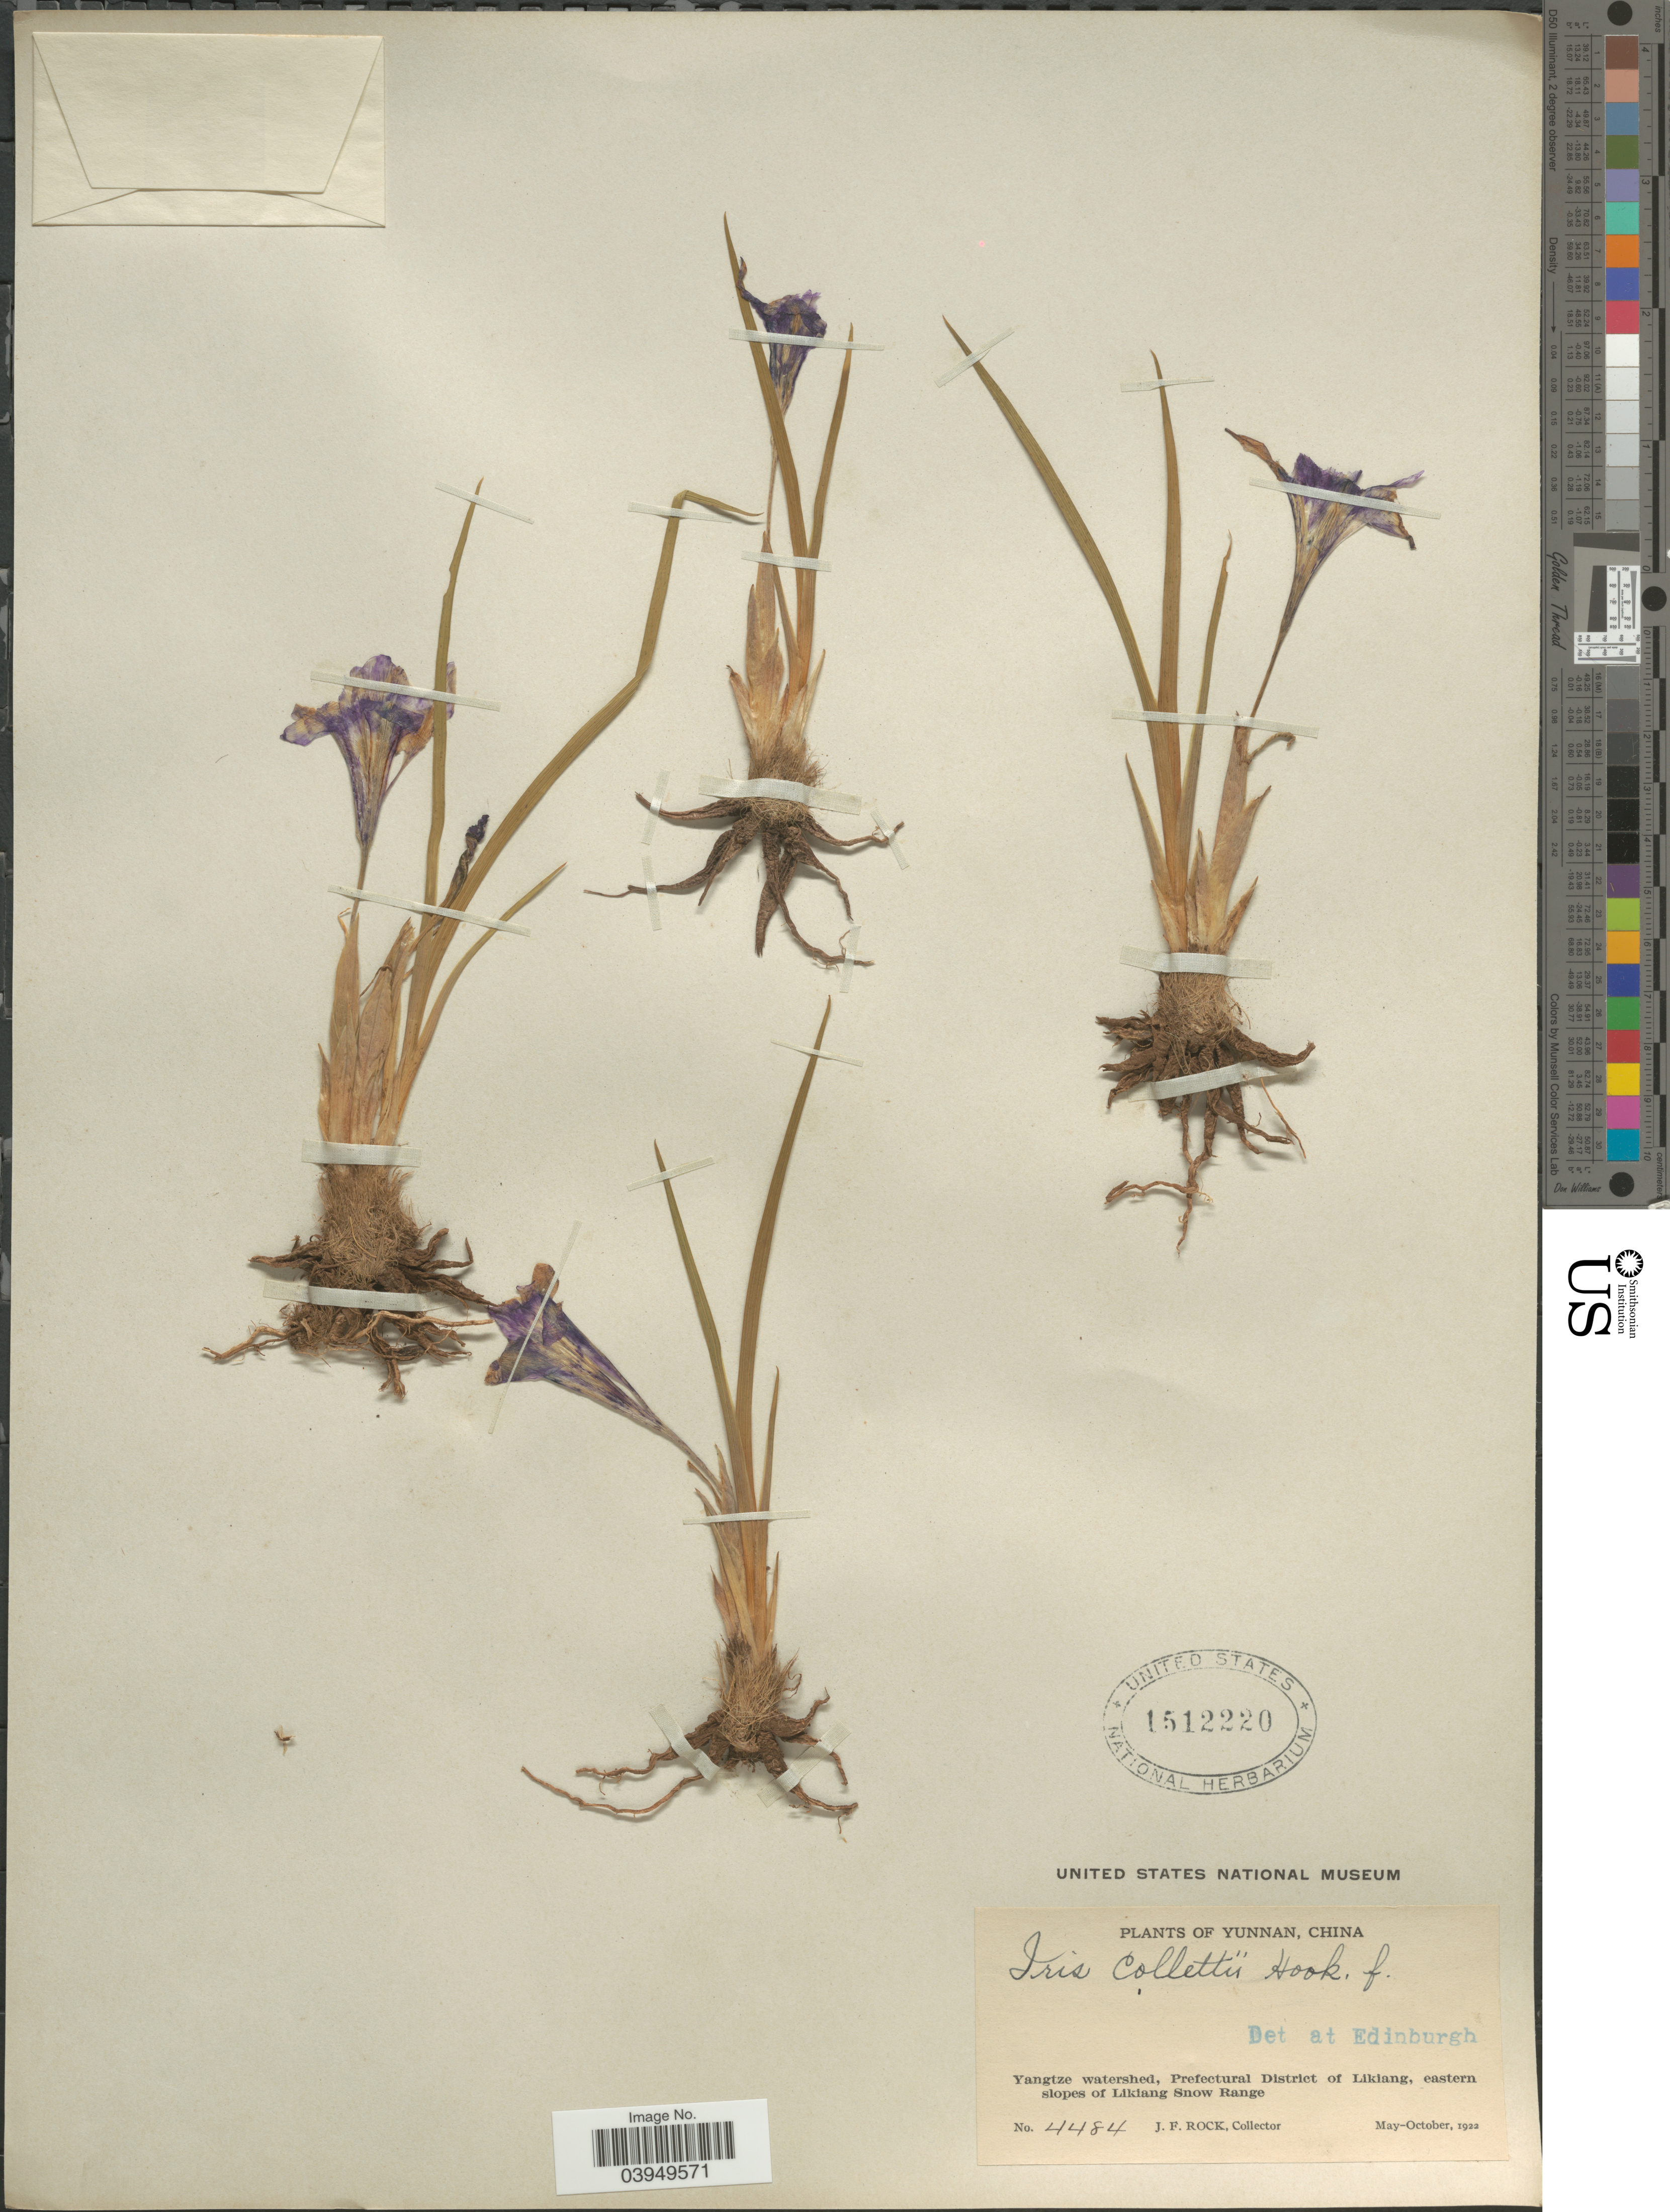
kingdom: Plantae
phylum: Tracheophyta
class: Liliopsida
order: Asparagales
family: Iridaceae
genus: Iris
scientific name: Iris collettii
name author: Hook. f.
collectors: J. Rock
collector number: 4484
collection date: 1922-05/1922-10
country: China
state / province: Yunnan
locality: Yangtze watershed, Prefectural District of Likiang, eastern slopes of Likiang Snow Range.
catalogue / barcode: US 1512220